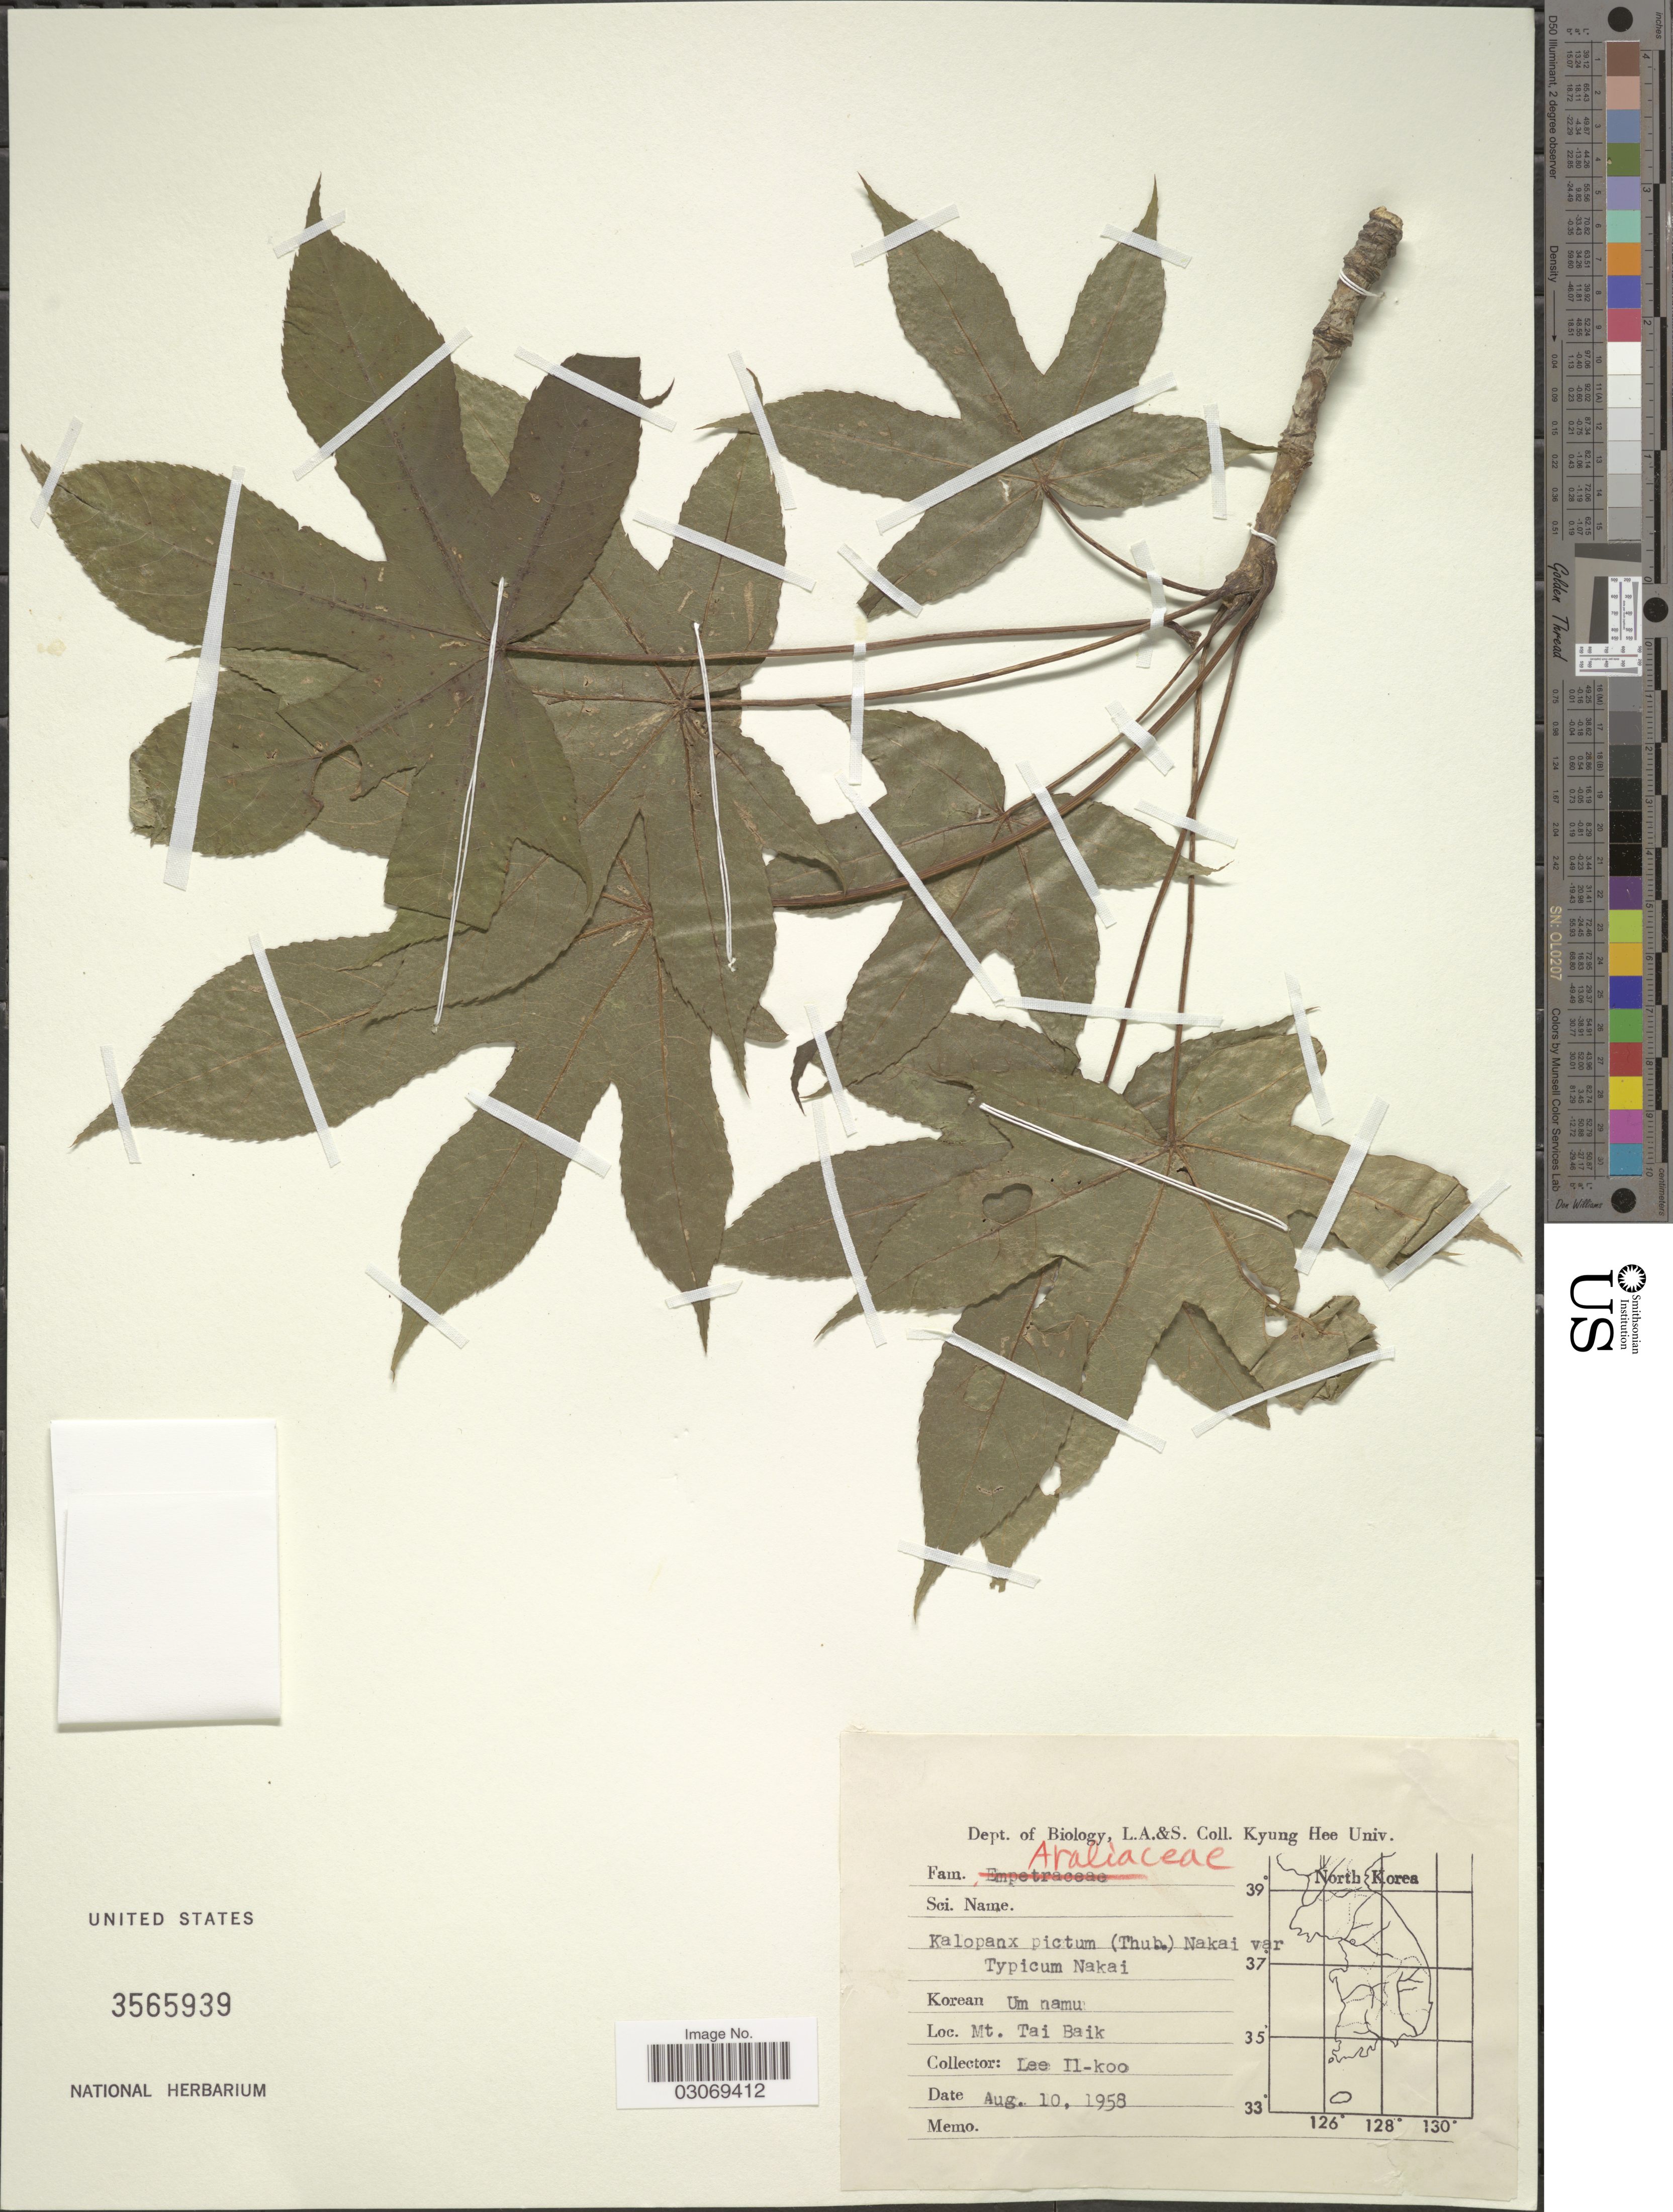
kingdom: Plantae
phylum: Tracheophyta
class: Magnoliopsida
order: Apiales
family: Araliaceae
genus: Kalopanax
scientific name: Kalopanax pictus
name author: (Thunb.) Nakai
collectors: Il-Ko Lee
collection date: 1958-08-10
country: South Korea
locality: Mt. Do Bong.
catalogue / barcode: US 3565939